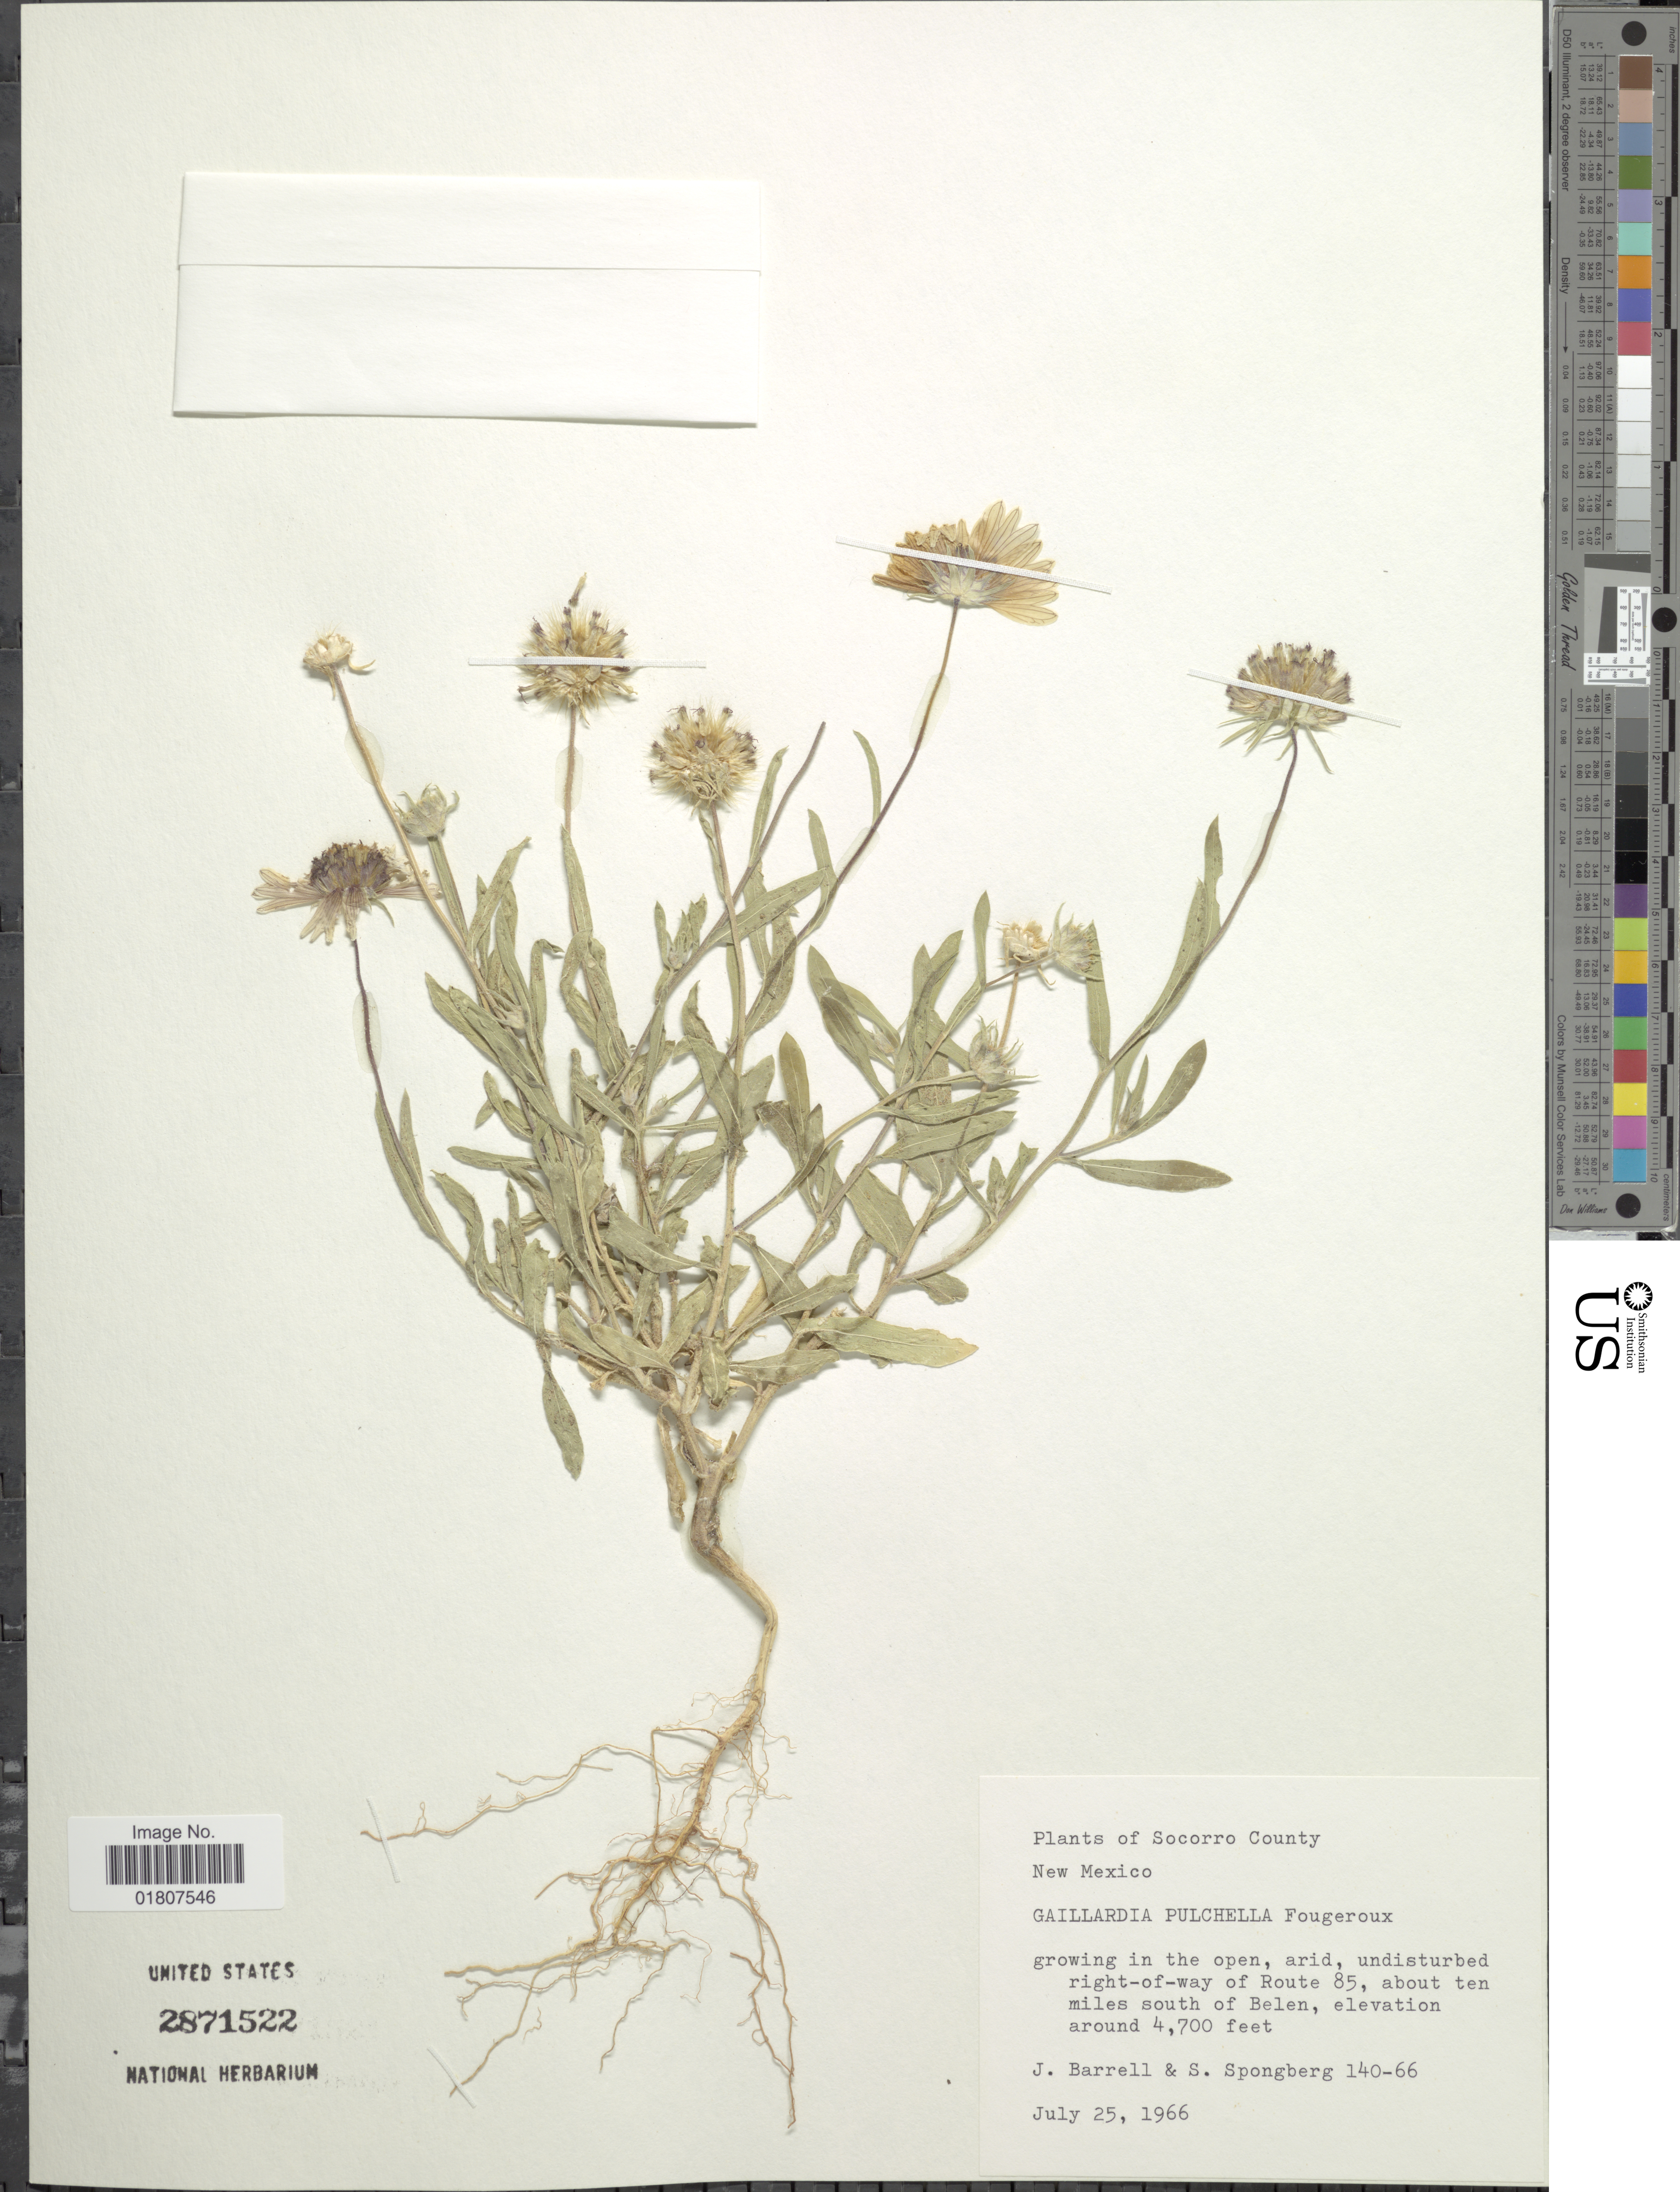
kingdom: Plantae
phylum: Tracheophyta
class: Magnoliopsida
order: Asterales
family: Asteraceae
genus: Gaillardia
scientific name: Gaillardia pulchella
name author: Foug.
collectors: J. Barrell & S. A.Spongberg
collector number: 140-66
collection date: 1966-07-25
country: United States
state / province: New Mexico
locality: Socorro County. New Mexico. Growing in the open, arid, undisturbed right-of-way Route 85, about ten miles south of Belen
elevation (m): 1433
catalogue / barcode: US 2871522